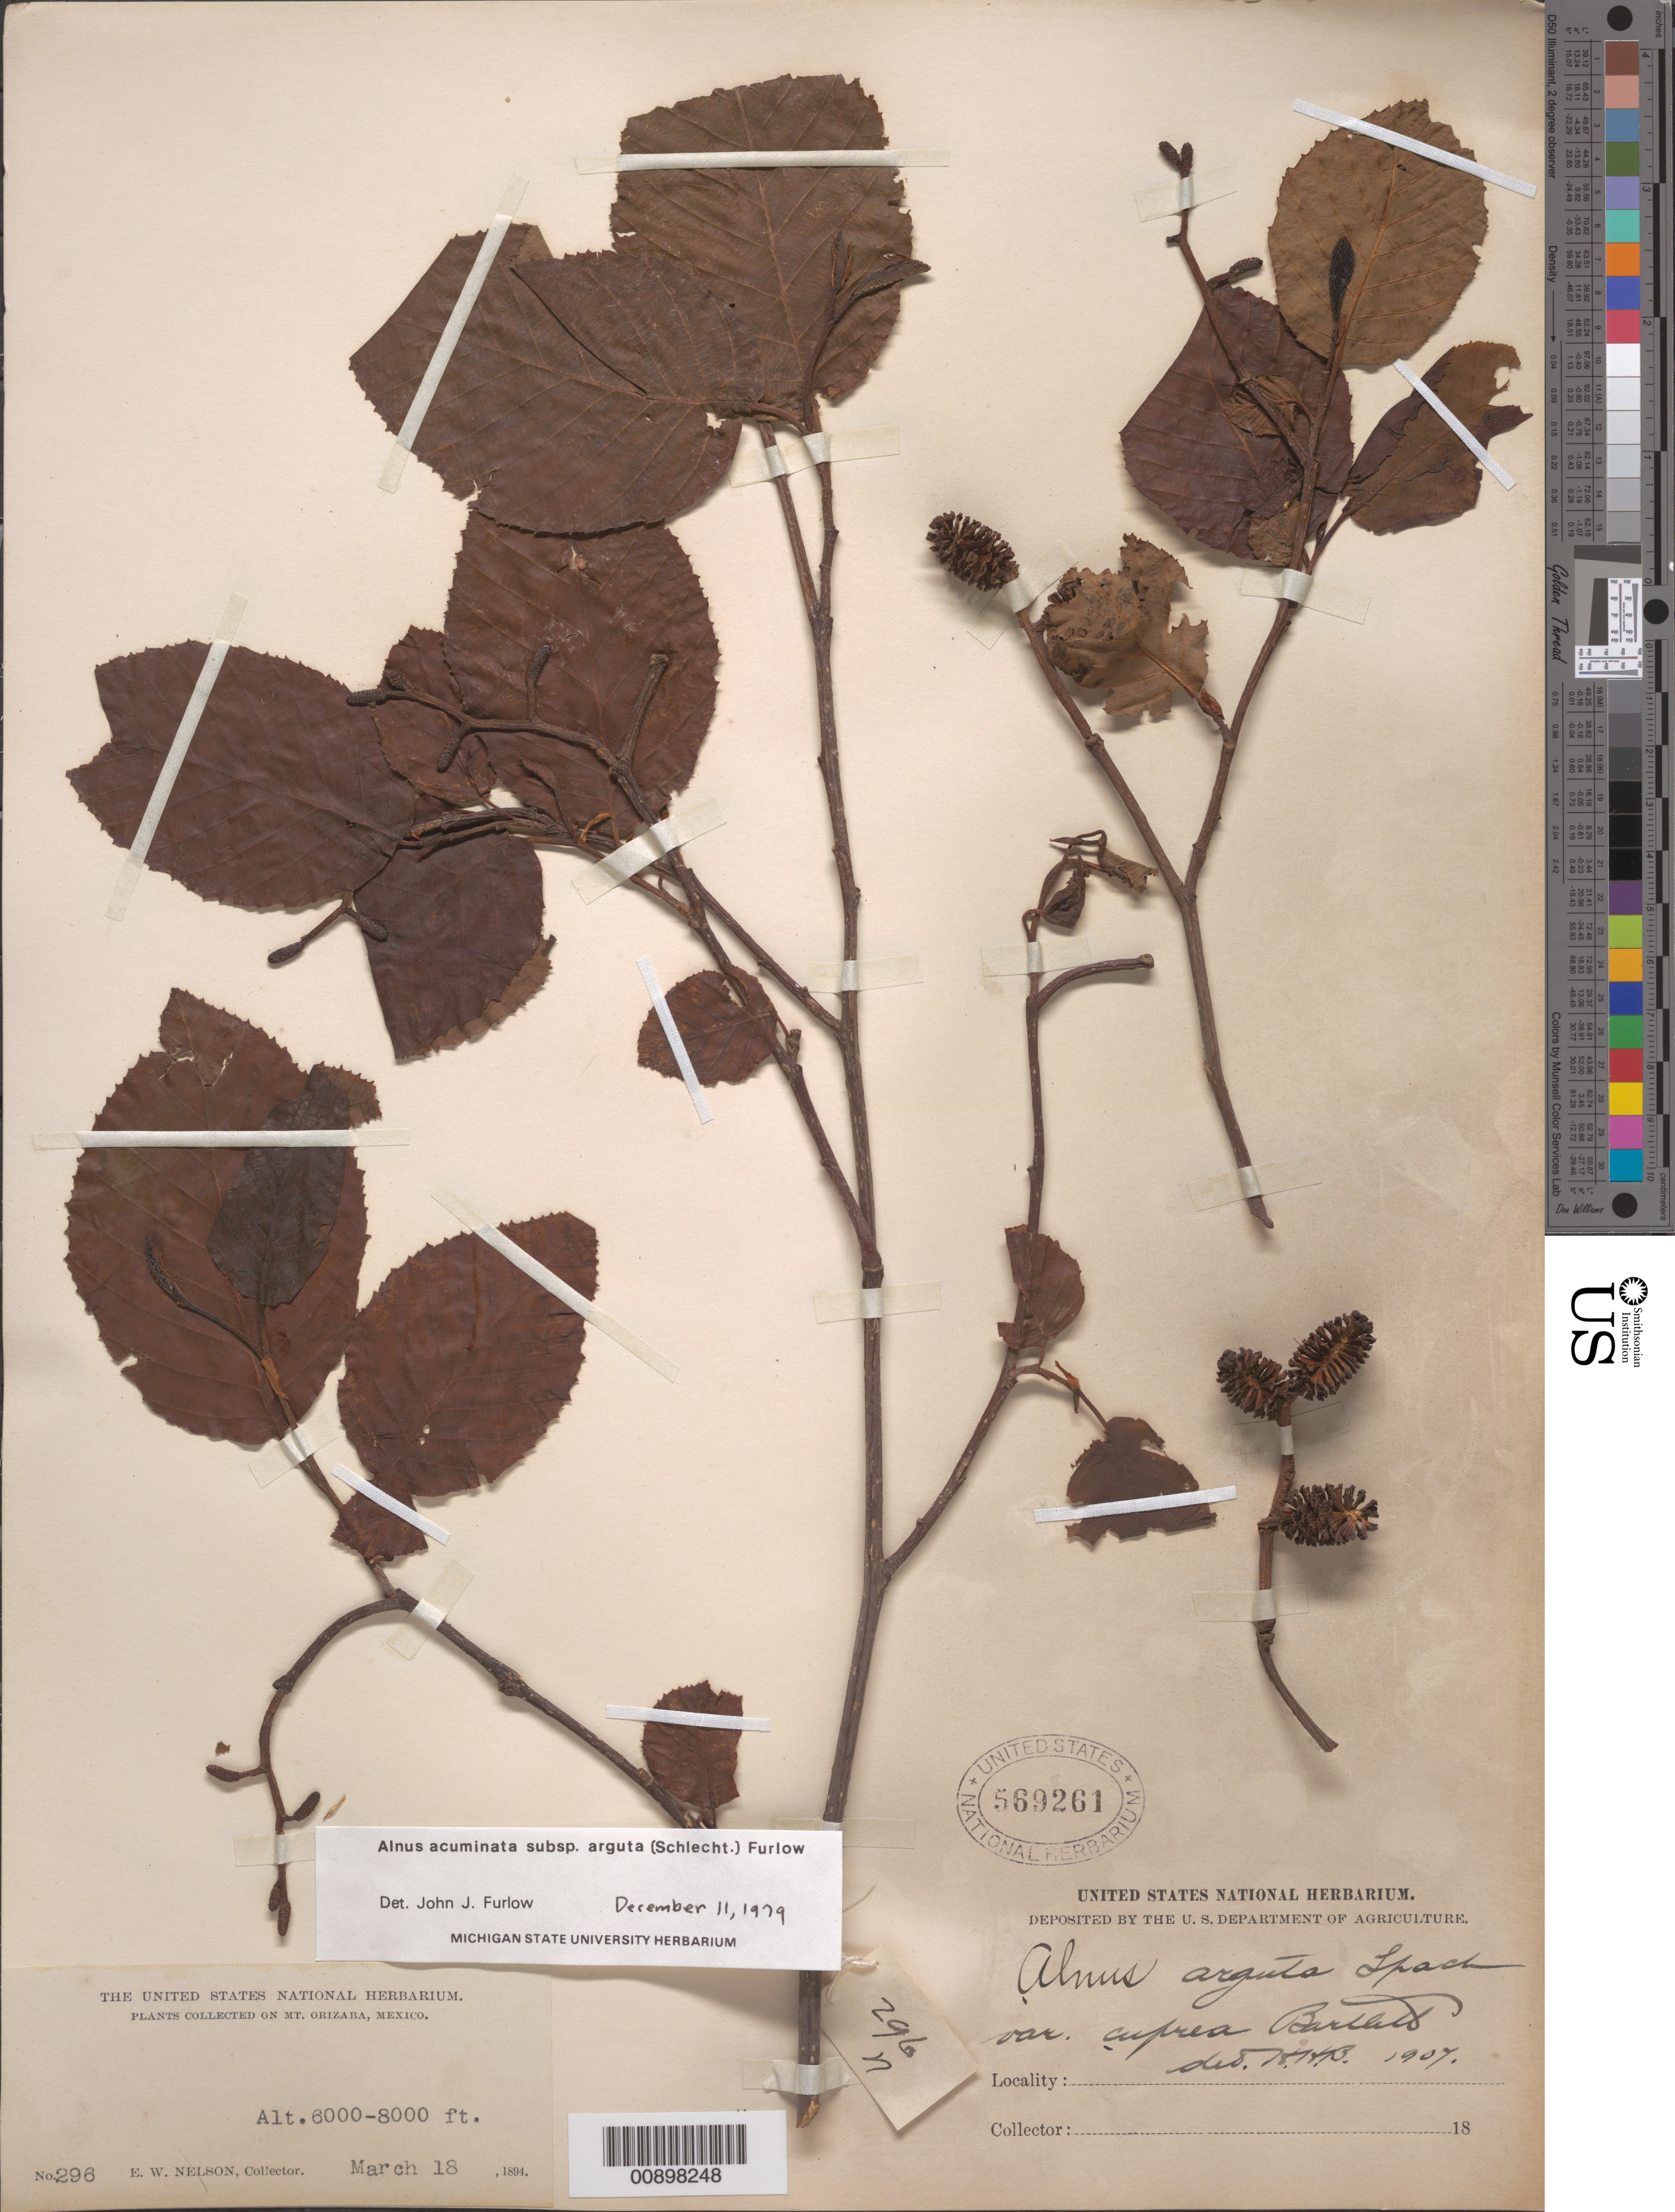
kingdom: Plantae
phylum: Tracheophyta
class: Magnoliopsida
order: Fagales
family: Betulaceae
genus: Alnus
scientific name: Alnus acuminata subsp. arguta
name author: (Schltdl.) Furlow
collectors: E. W. Nelson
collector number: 296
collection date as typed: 18 Mar 1894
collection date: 1894-03-18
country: Mexico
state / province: Veracruz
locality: Mt. Orizaba.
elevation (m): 1829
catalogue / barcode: US 569261